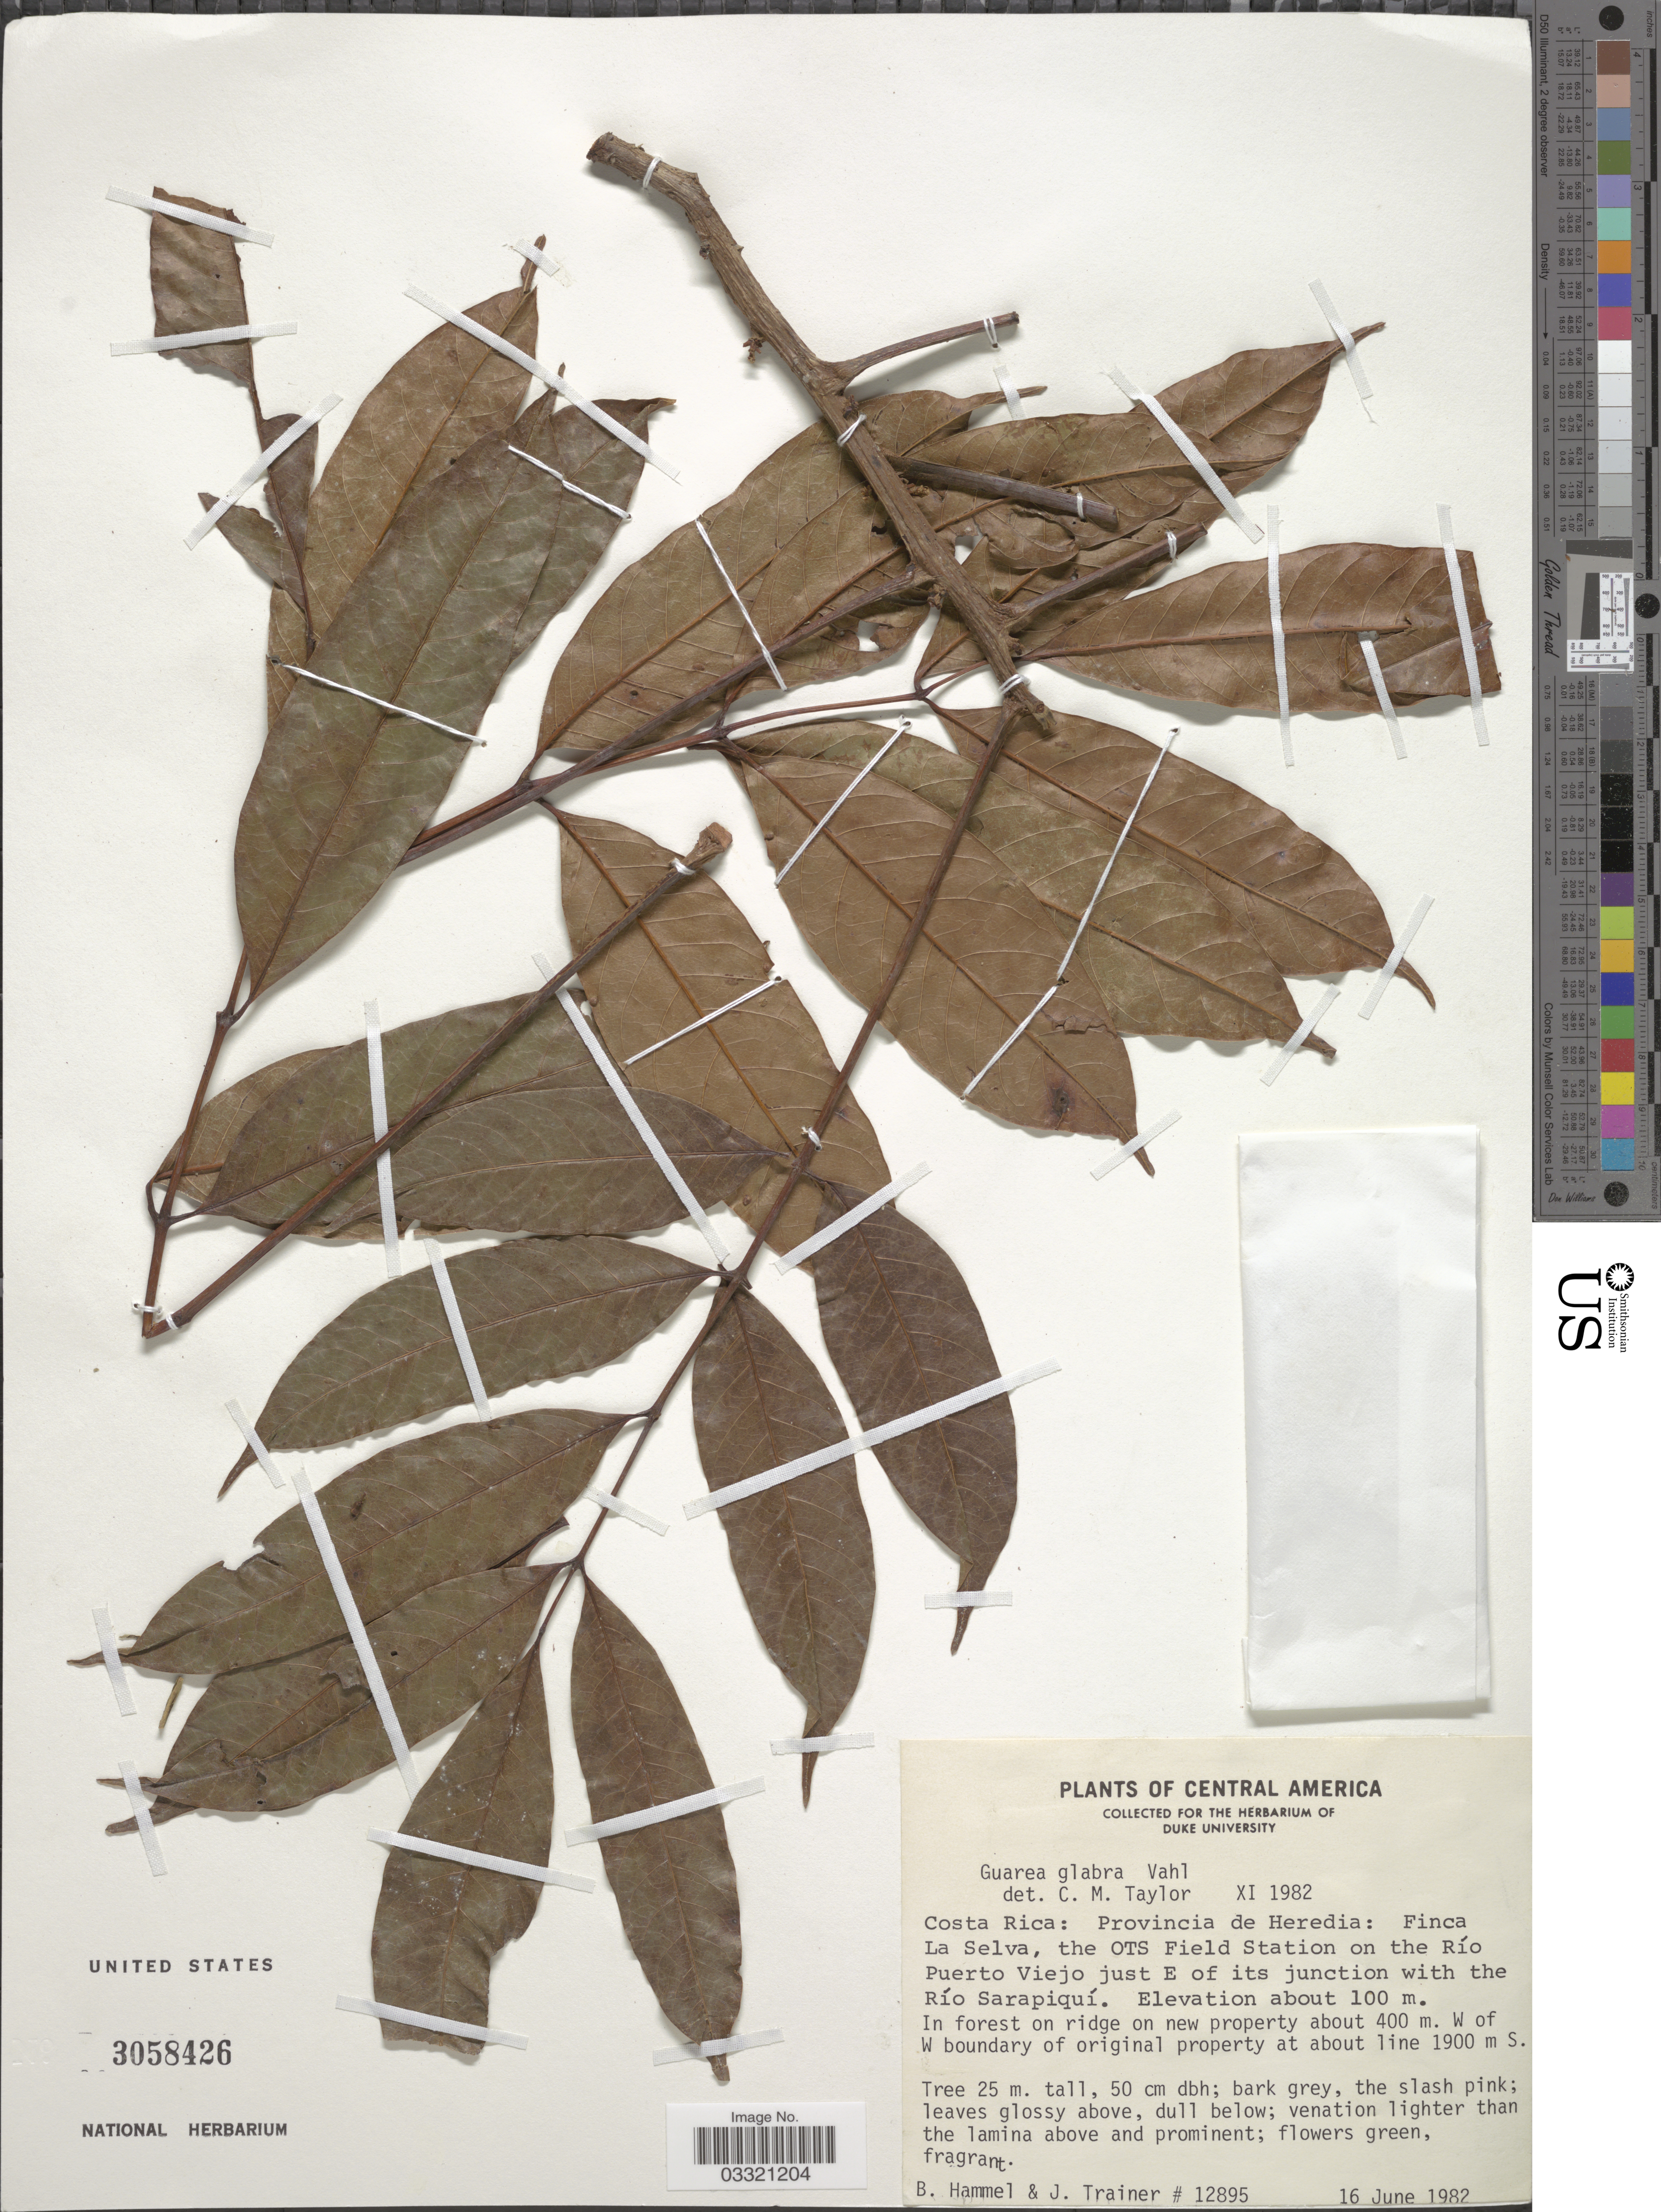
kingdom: Plantae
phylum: Tracheophyta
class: Magnoliopsida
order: Sapindales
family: Meliaceae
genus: Guarea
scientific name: Guarea glabra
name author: Vahl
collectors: B. Hammel & J. Trainer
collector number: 12895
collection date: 1982-06-16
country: Costa Rica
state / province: Heredia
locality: Finca La Selva, the OTS Field Station on the Río Puerto Viejo just E of its junction with the Río Sarapiquí. In forest on ridge on new property about 400 m. W of W boundary of original property at about line 1900 m S.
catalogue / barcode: US 3058426